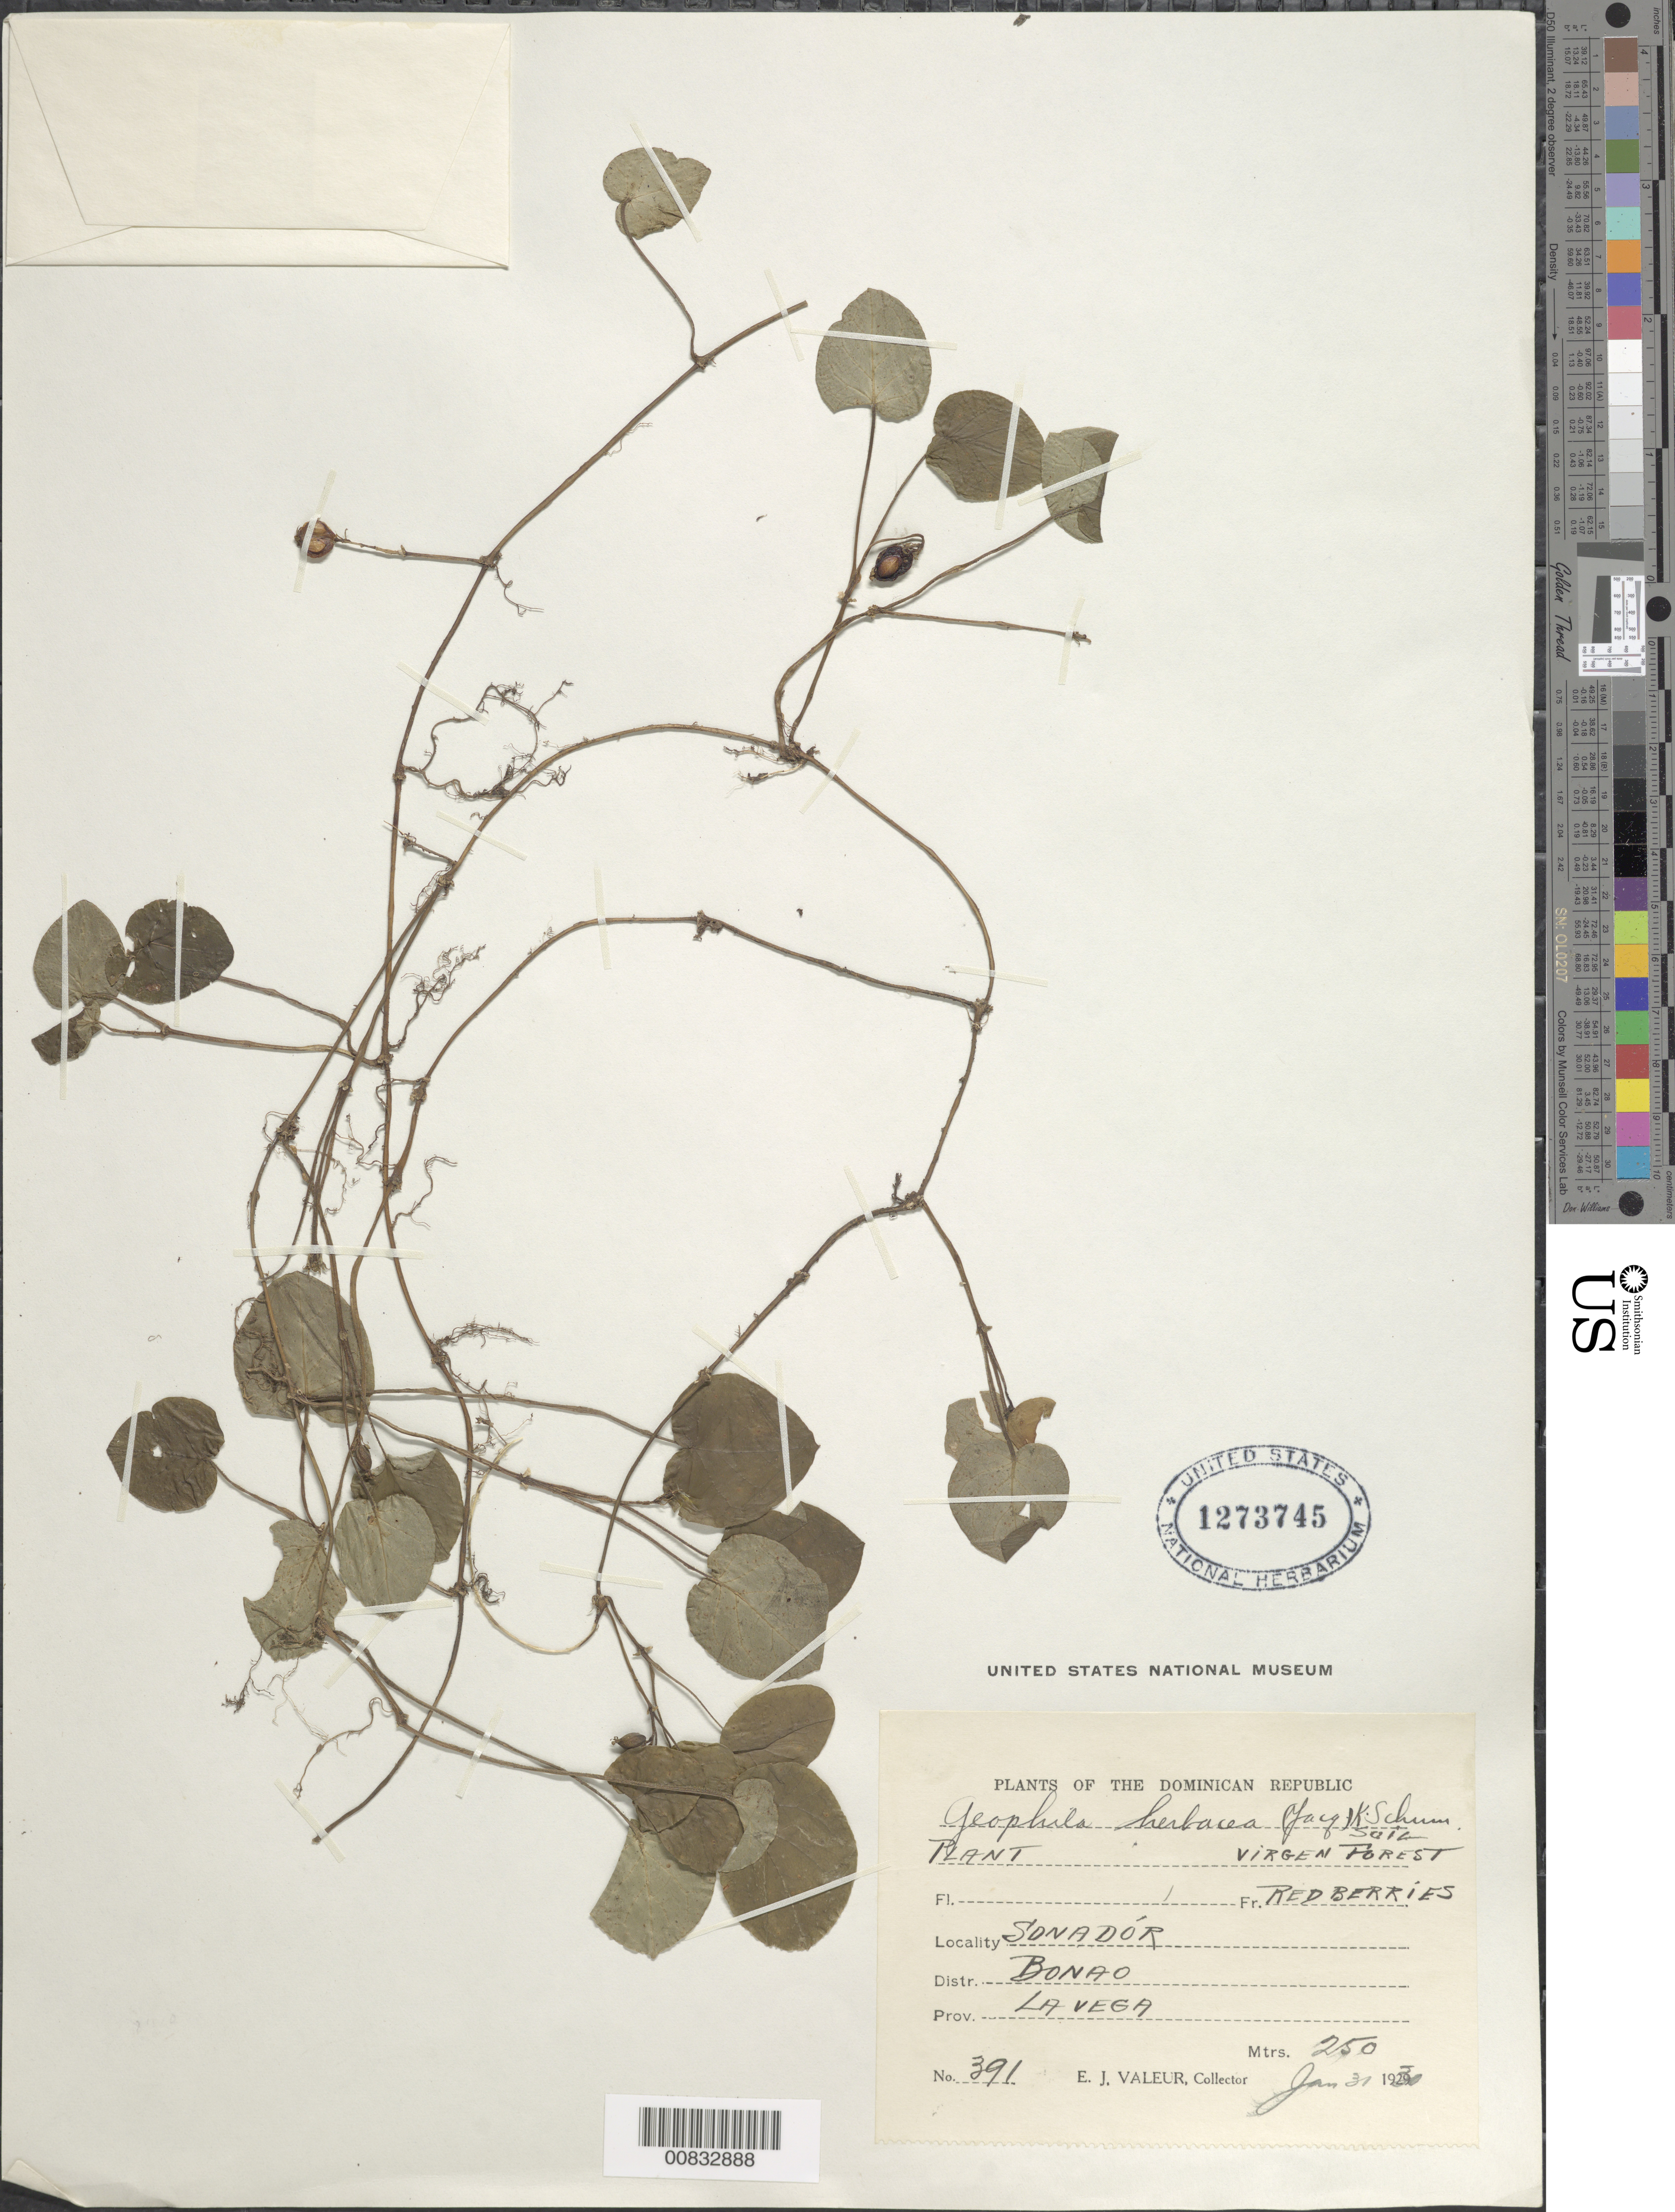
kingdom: Plantae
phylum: Tracheophyta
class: Magnoliopsida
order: Gentianales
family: Rubiaceae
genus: Geophila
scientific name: Geophila repens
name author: (L.) I.M. Johnst.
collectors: E. Valeur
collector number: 391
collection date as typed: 31 Jan 1930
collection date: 1930-01-31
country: Dominican Republic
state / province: La Vega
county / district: Bonao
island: Hispaniola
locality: Sonadór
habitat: Soil in virgin forest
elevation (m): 250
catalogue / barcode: US 1273745